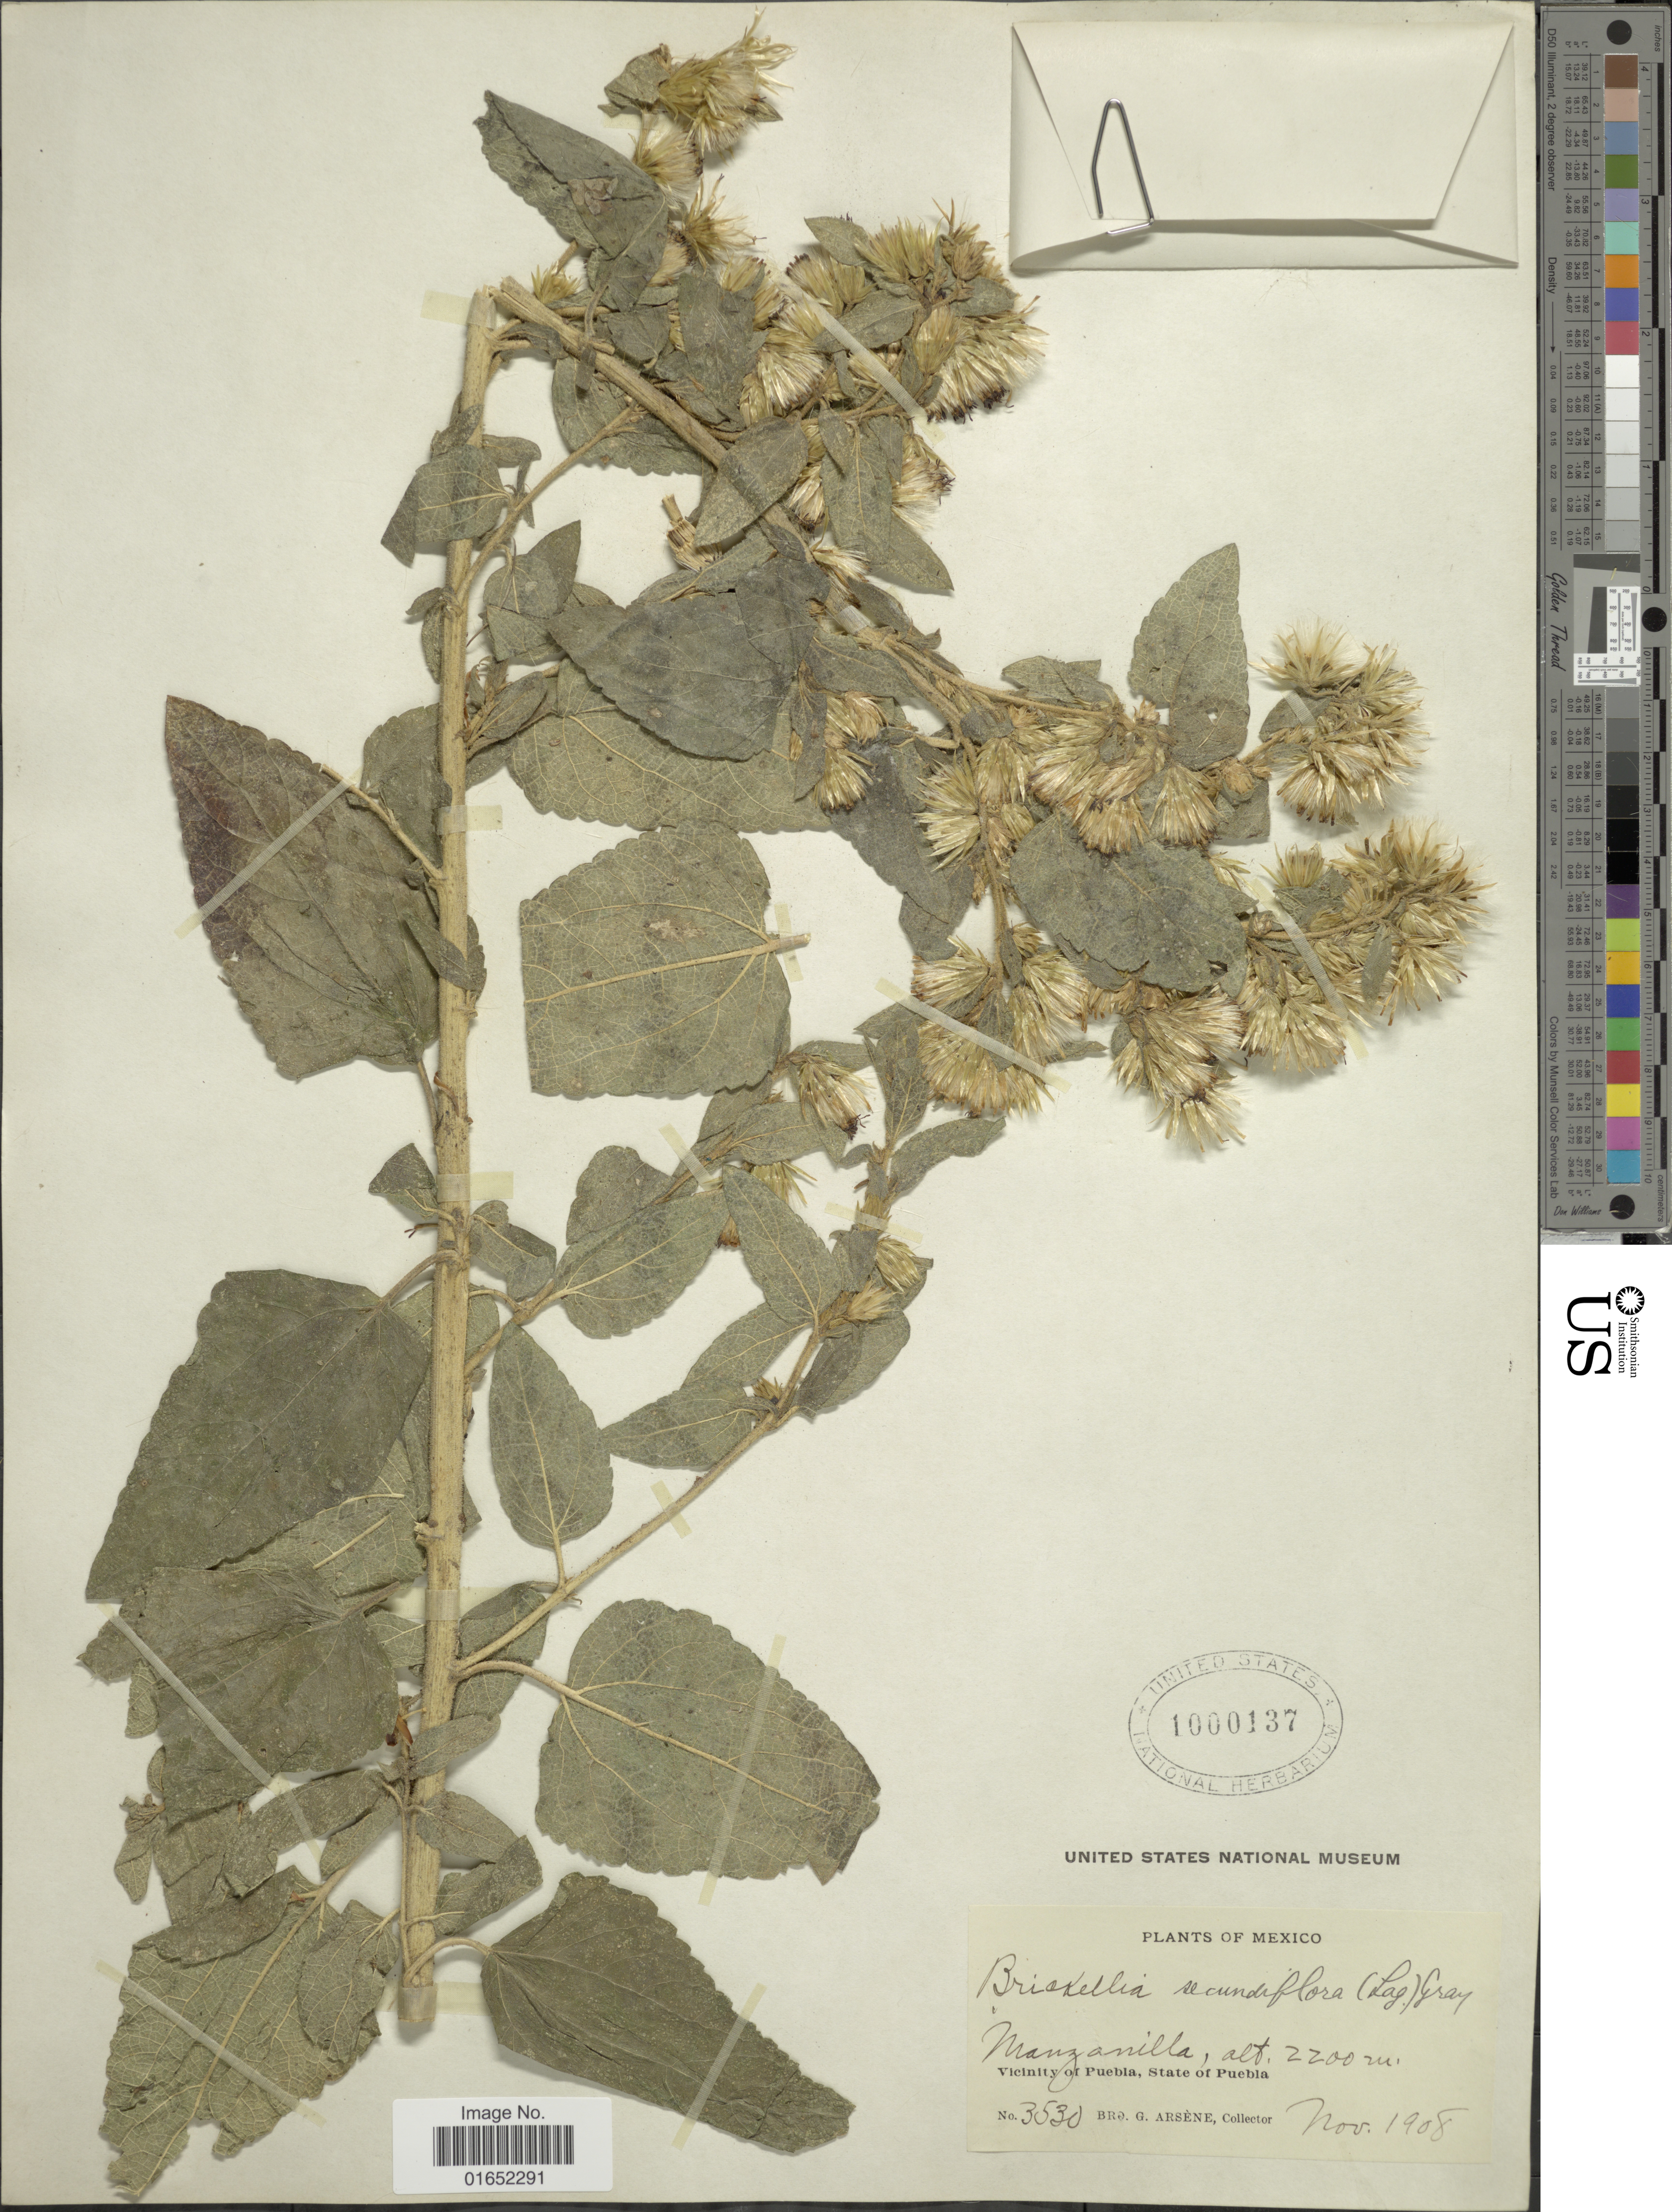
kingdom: Plantae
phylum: Tracheophyta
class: Magnoliopsida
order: Asterales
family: Asteraceae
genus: Brickellia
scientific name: Brickellia secundiflora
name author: (Lag.) A. Gray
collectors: Bro. G. Arsène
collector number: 3530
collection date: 1908-11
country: Mexico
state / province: Puebla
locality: Manzanilla, Vicinity of Puebla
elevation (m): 2200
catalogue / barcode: US 1000137